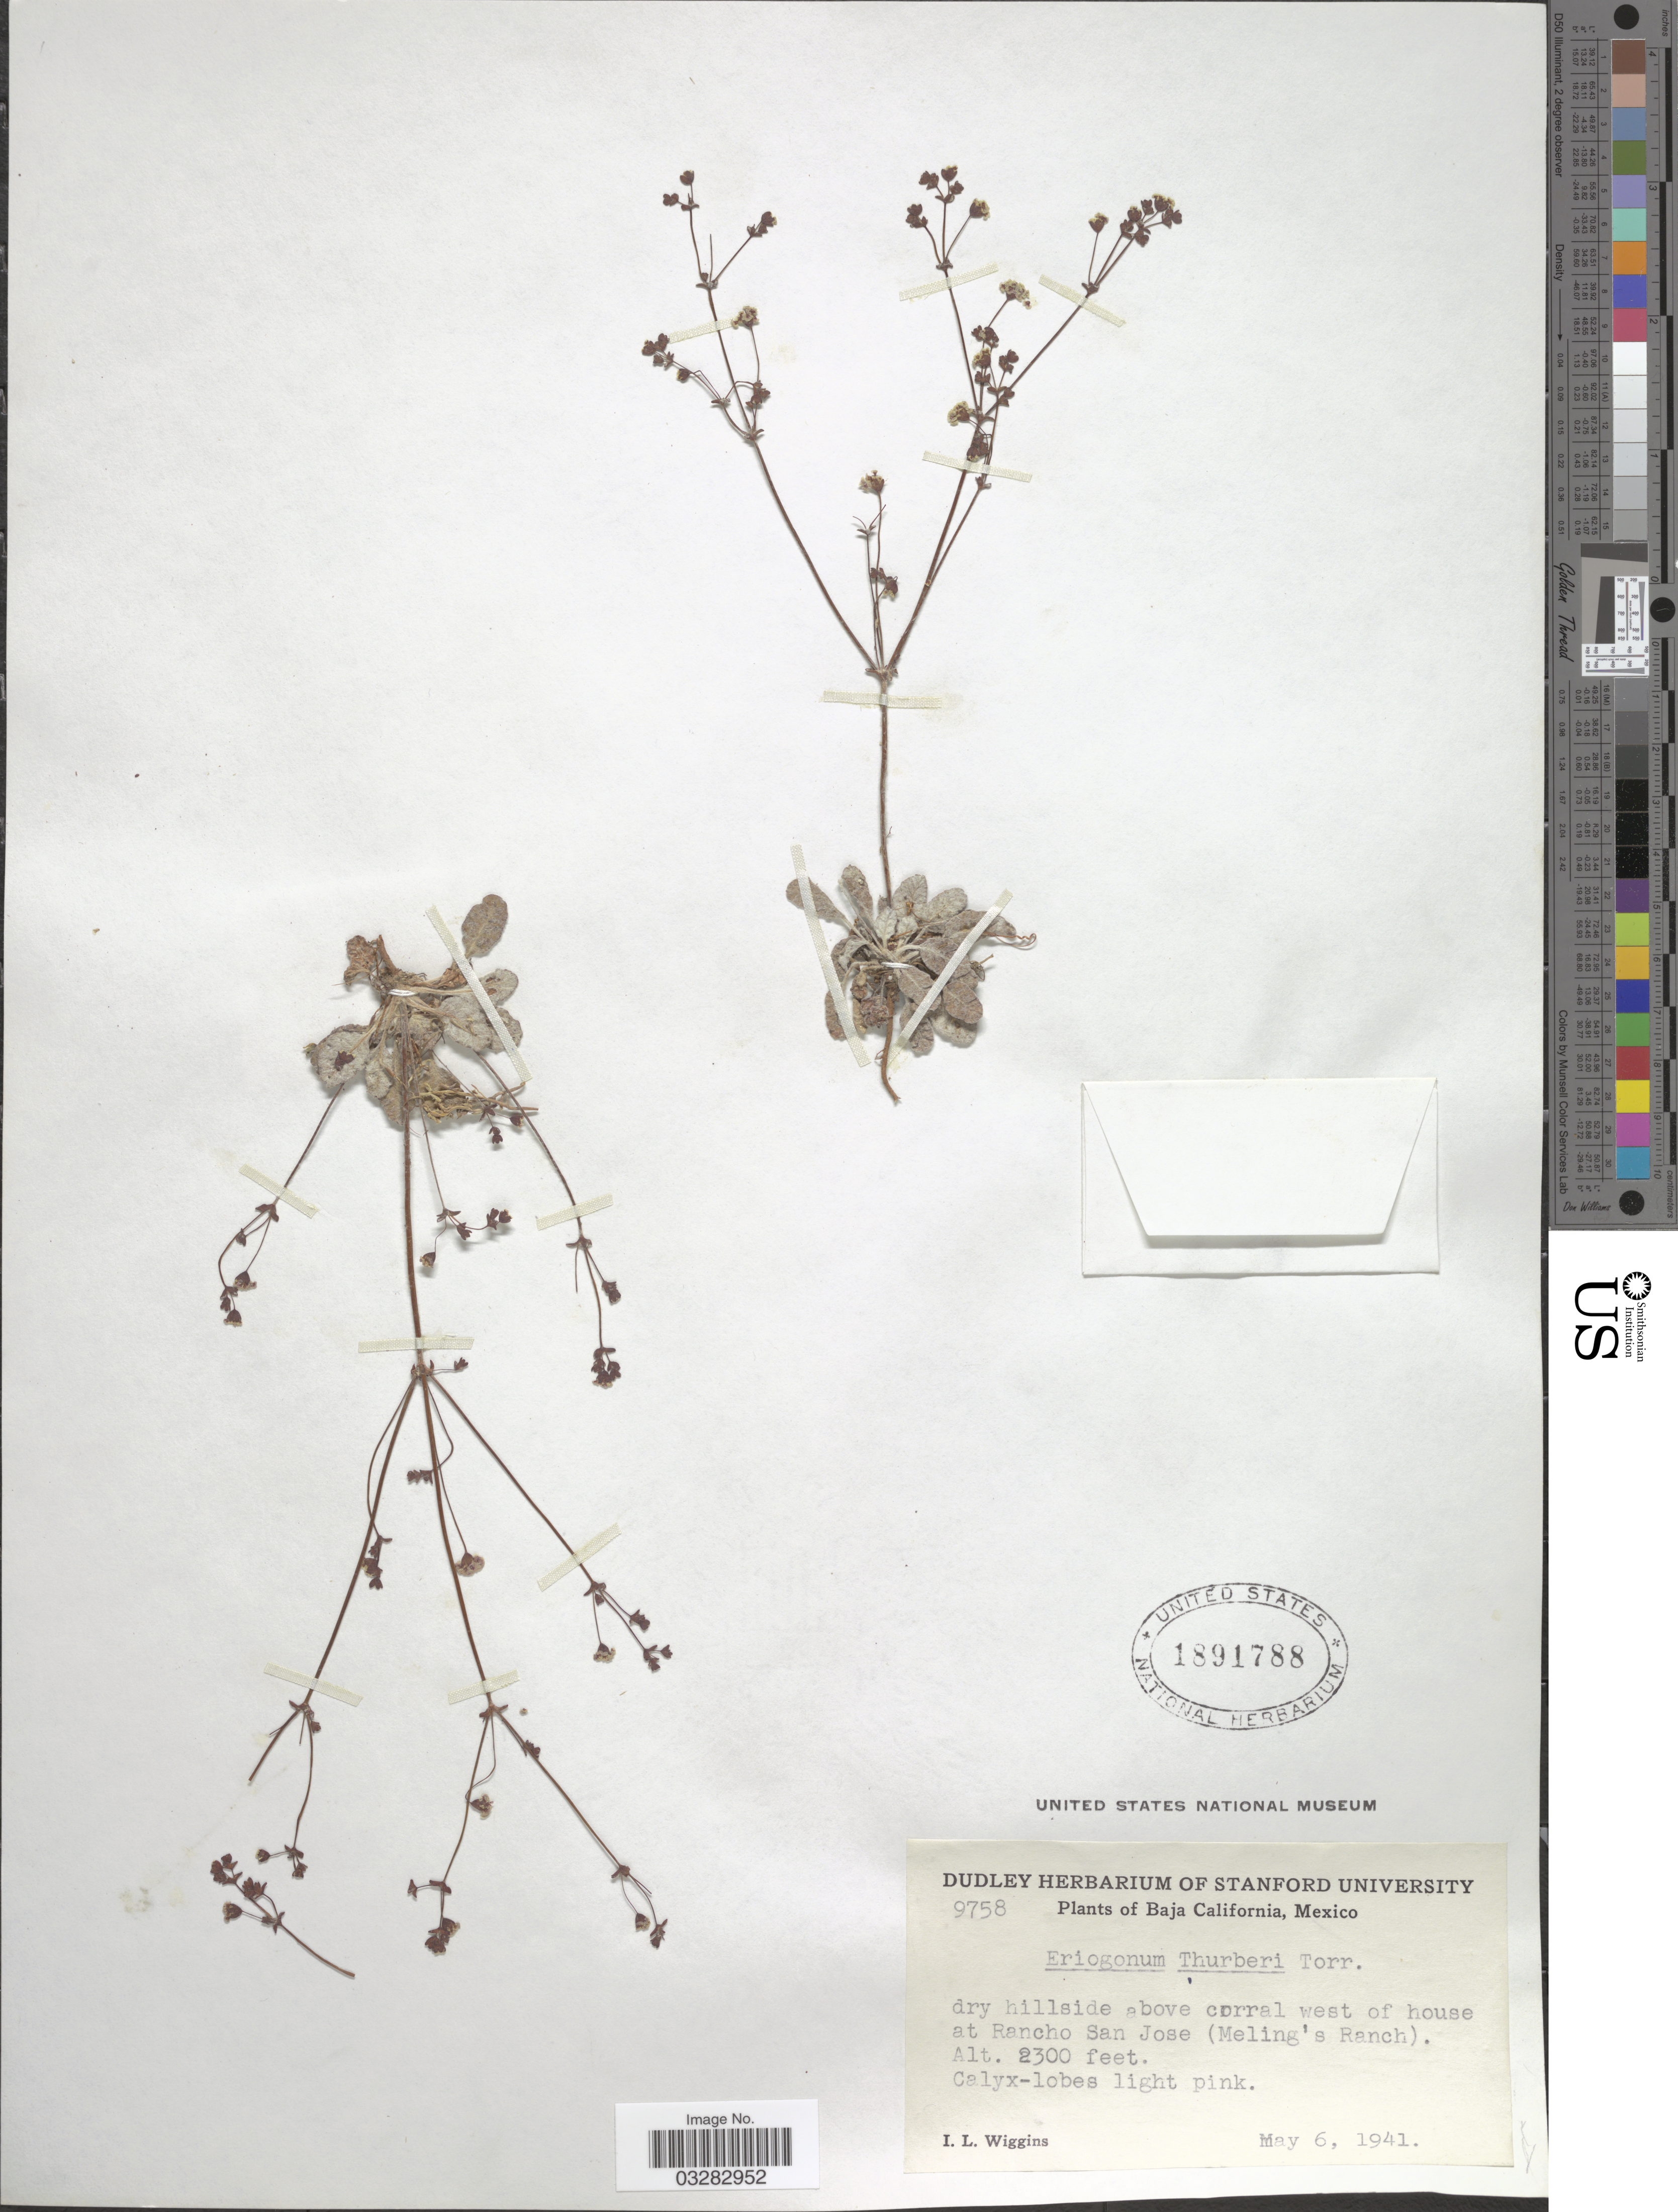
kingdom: Plantae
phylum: Tracheophyta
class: Magnoliopsida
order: Caryophyllales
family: Polygonaceae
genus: Eriogonum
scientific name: Eriogonum thurberi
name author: Torr.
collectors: I. L. Wiggins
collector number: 9758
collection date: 1941-05-06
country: Mexico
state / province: Baja California Norte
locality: Dry hillside above corral west of house at Rancho San Jose (Meling's Ranch).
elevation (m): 701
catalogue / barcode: US 1891788